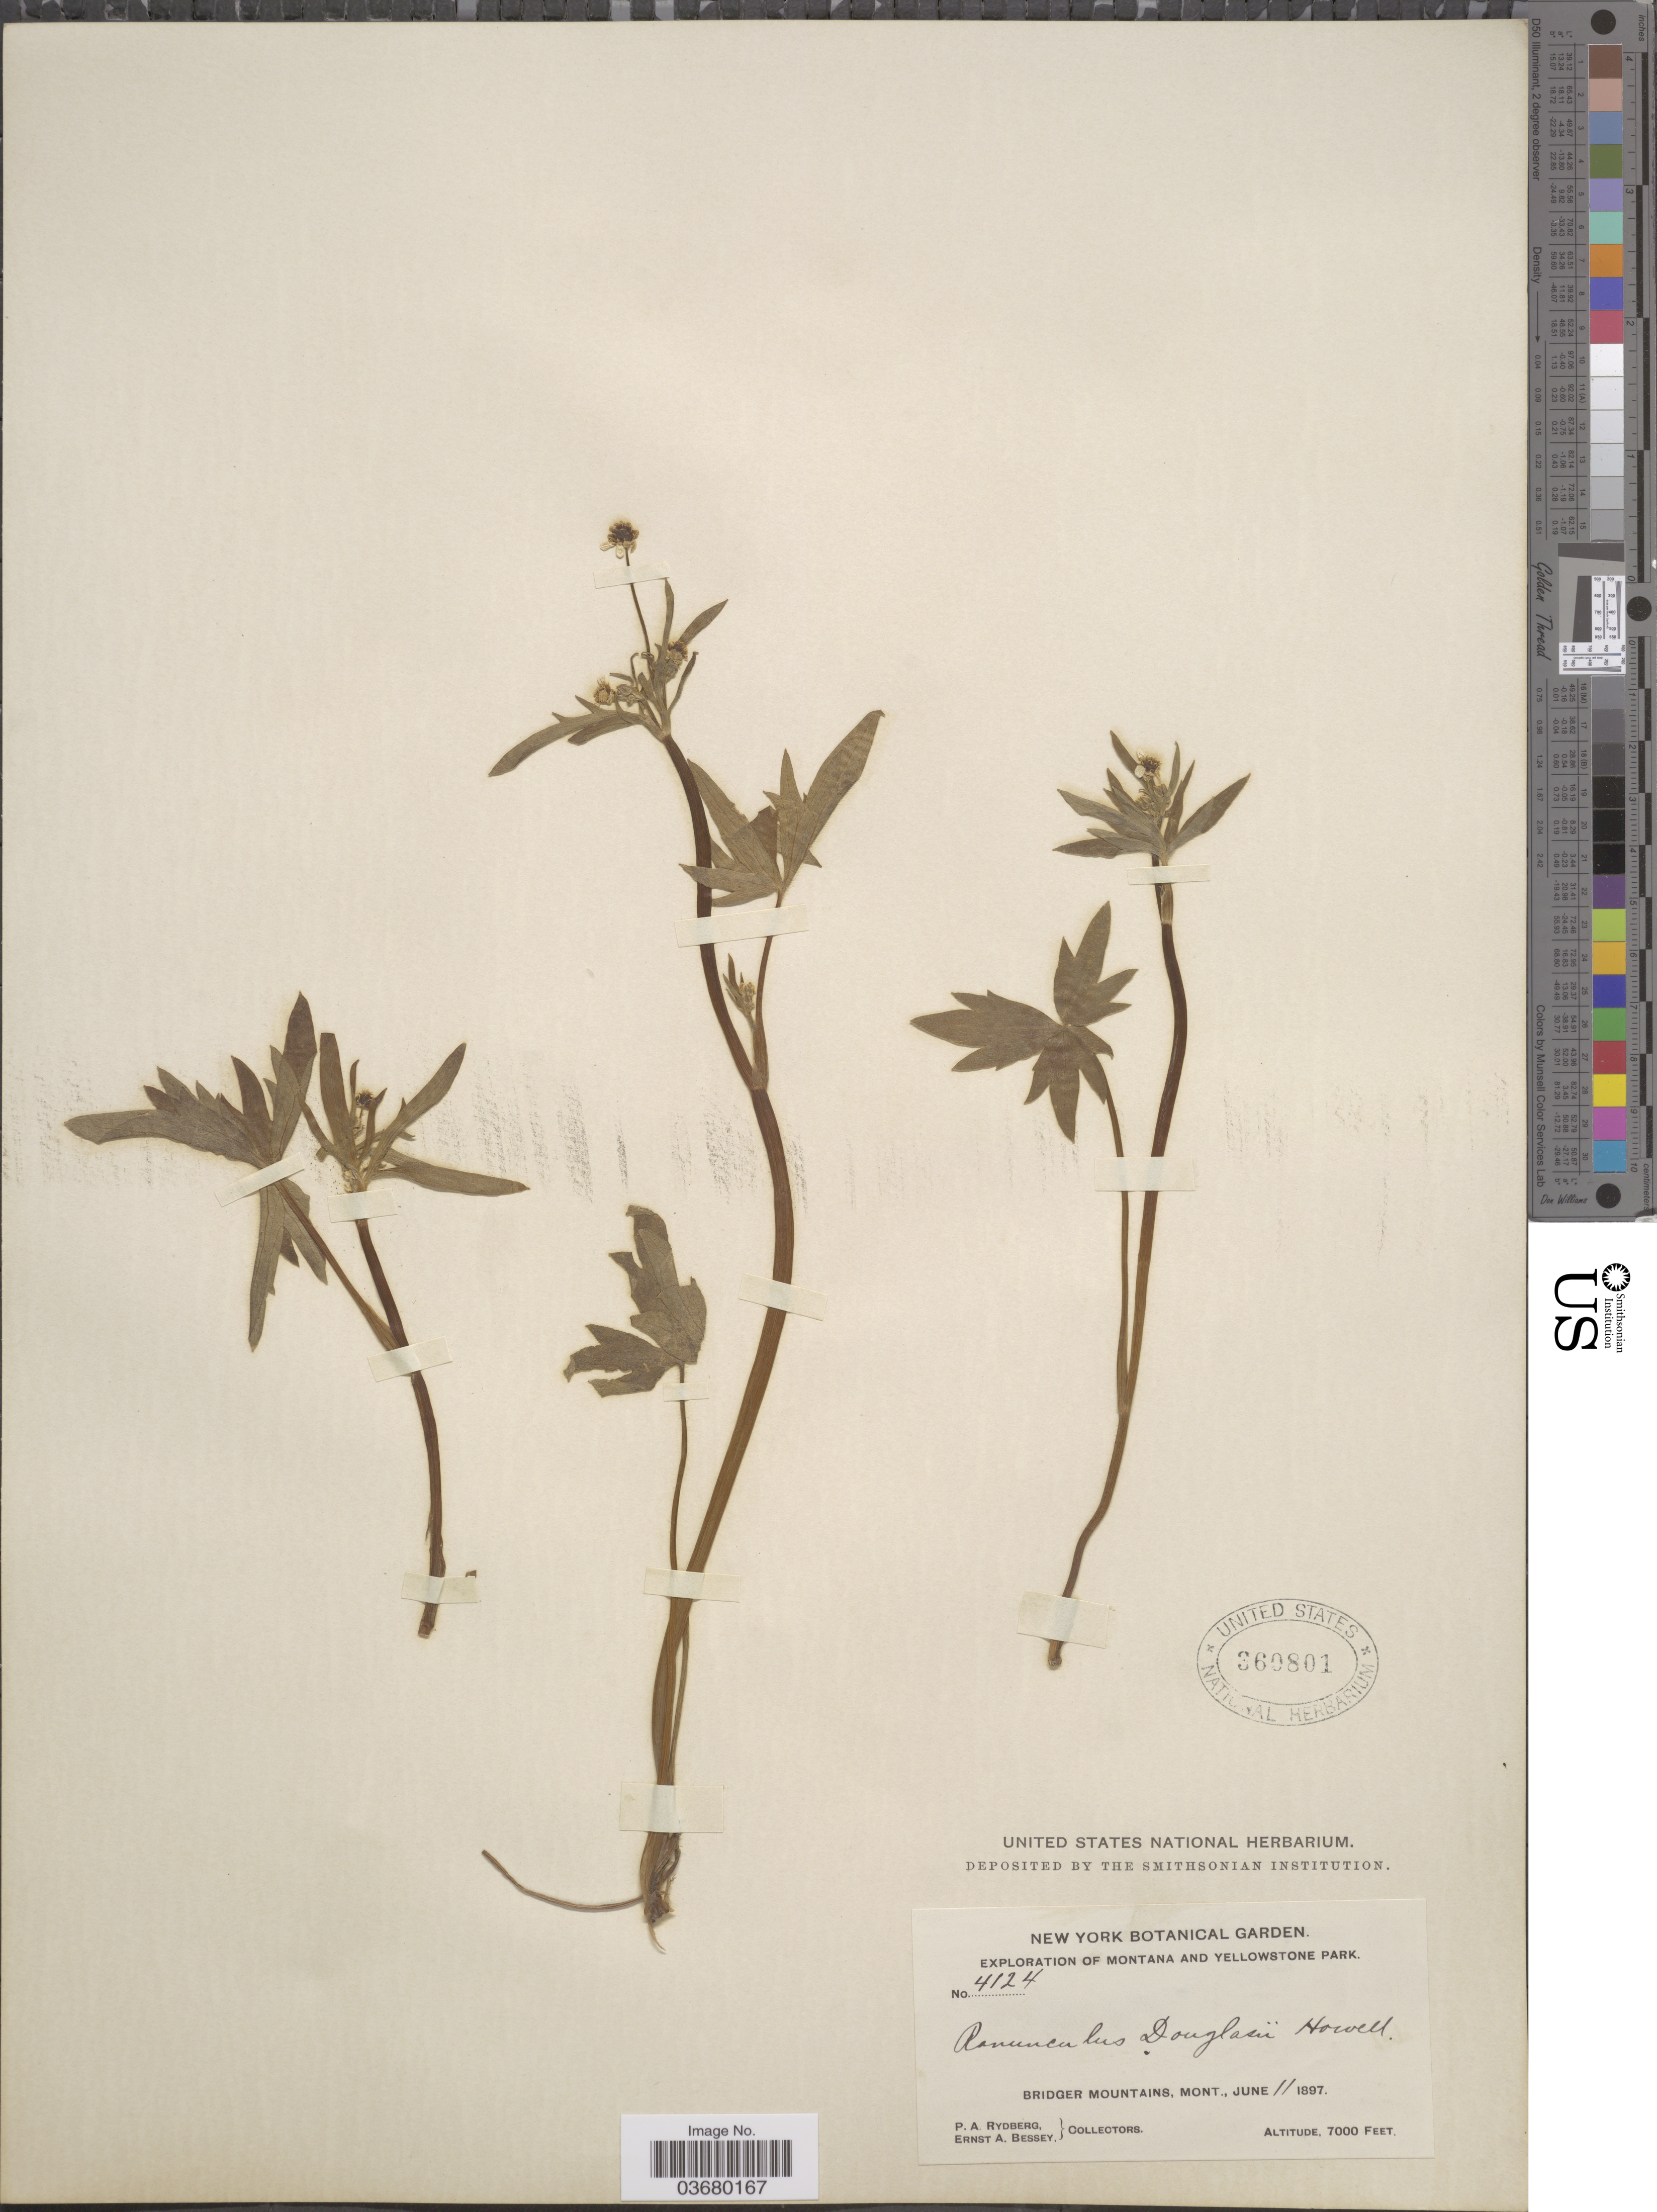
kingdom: Plantae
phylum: Tracheophyta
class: Magnoliopsida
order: Ranunculales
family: Ranunculaceae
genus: Ranunculus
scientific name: Ranunculus bongardii var. tenellus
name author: (A. Gray) Greene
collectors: P. A. Rydberg & E. A. Bessey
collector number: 4124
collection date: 1897-06-11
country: United States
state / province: Montana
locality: Yellowstone Park. Bridger Mountains.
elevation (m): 2134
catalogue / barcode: US 360801